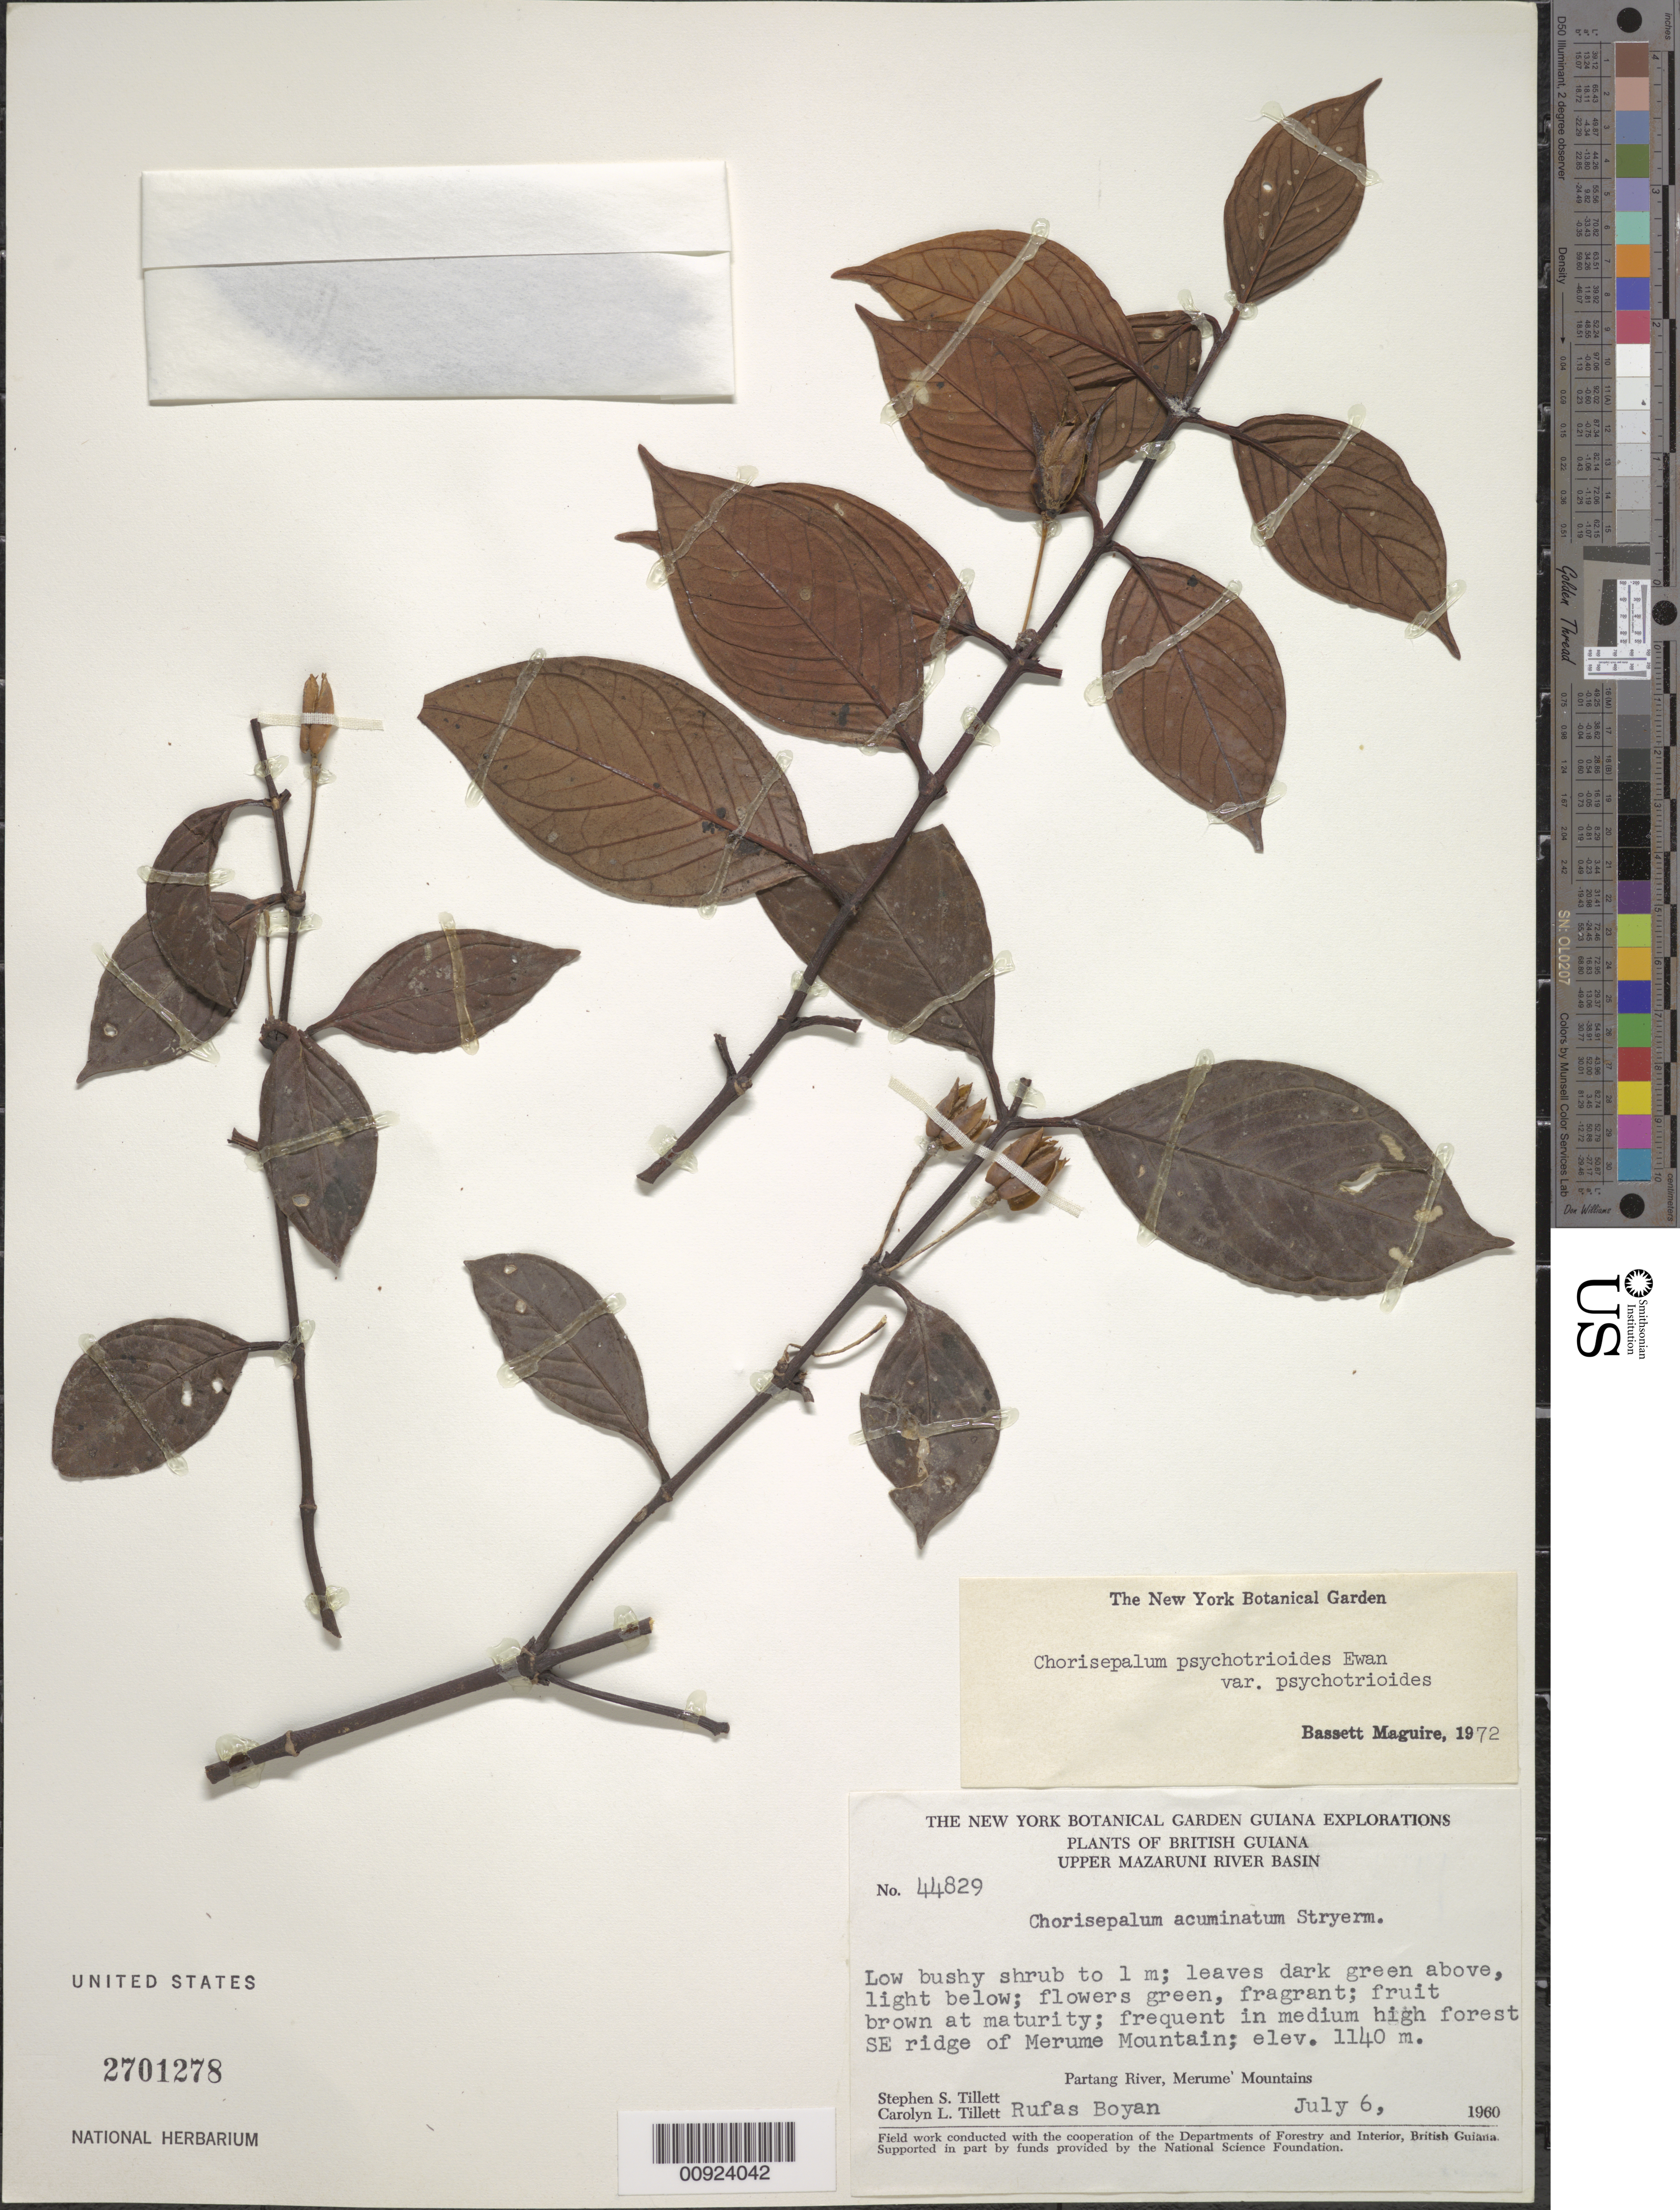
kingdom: Plantae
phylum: Tracheophyta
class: Magnoliopsida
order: Gentianales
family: Gentianaceae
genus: Chorisepalum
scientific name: Chorisepalum psychotrioides var. psychotrioides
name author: Ewan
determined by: Maguire, Bassett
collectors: S. S. Tillett, C. L. Tillett & R. Boyan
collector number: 44829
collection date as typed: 6-Jul-60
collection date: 1960-07-06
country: Guyana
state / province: Cuyuni-Mazaruni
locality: Merume Mts., Partang R., upper Mazaruni River Basin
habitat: Medium high forest; SE ridge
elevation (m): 1140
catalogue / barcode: US 2701278